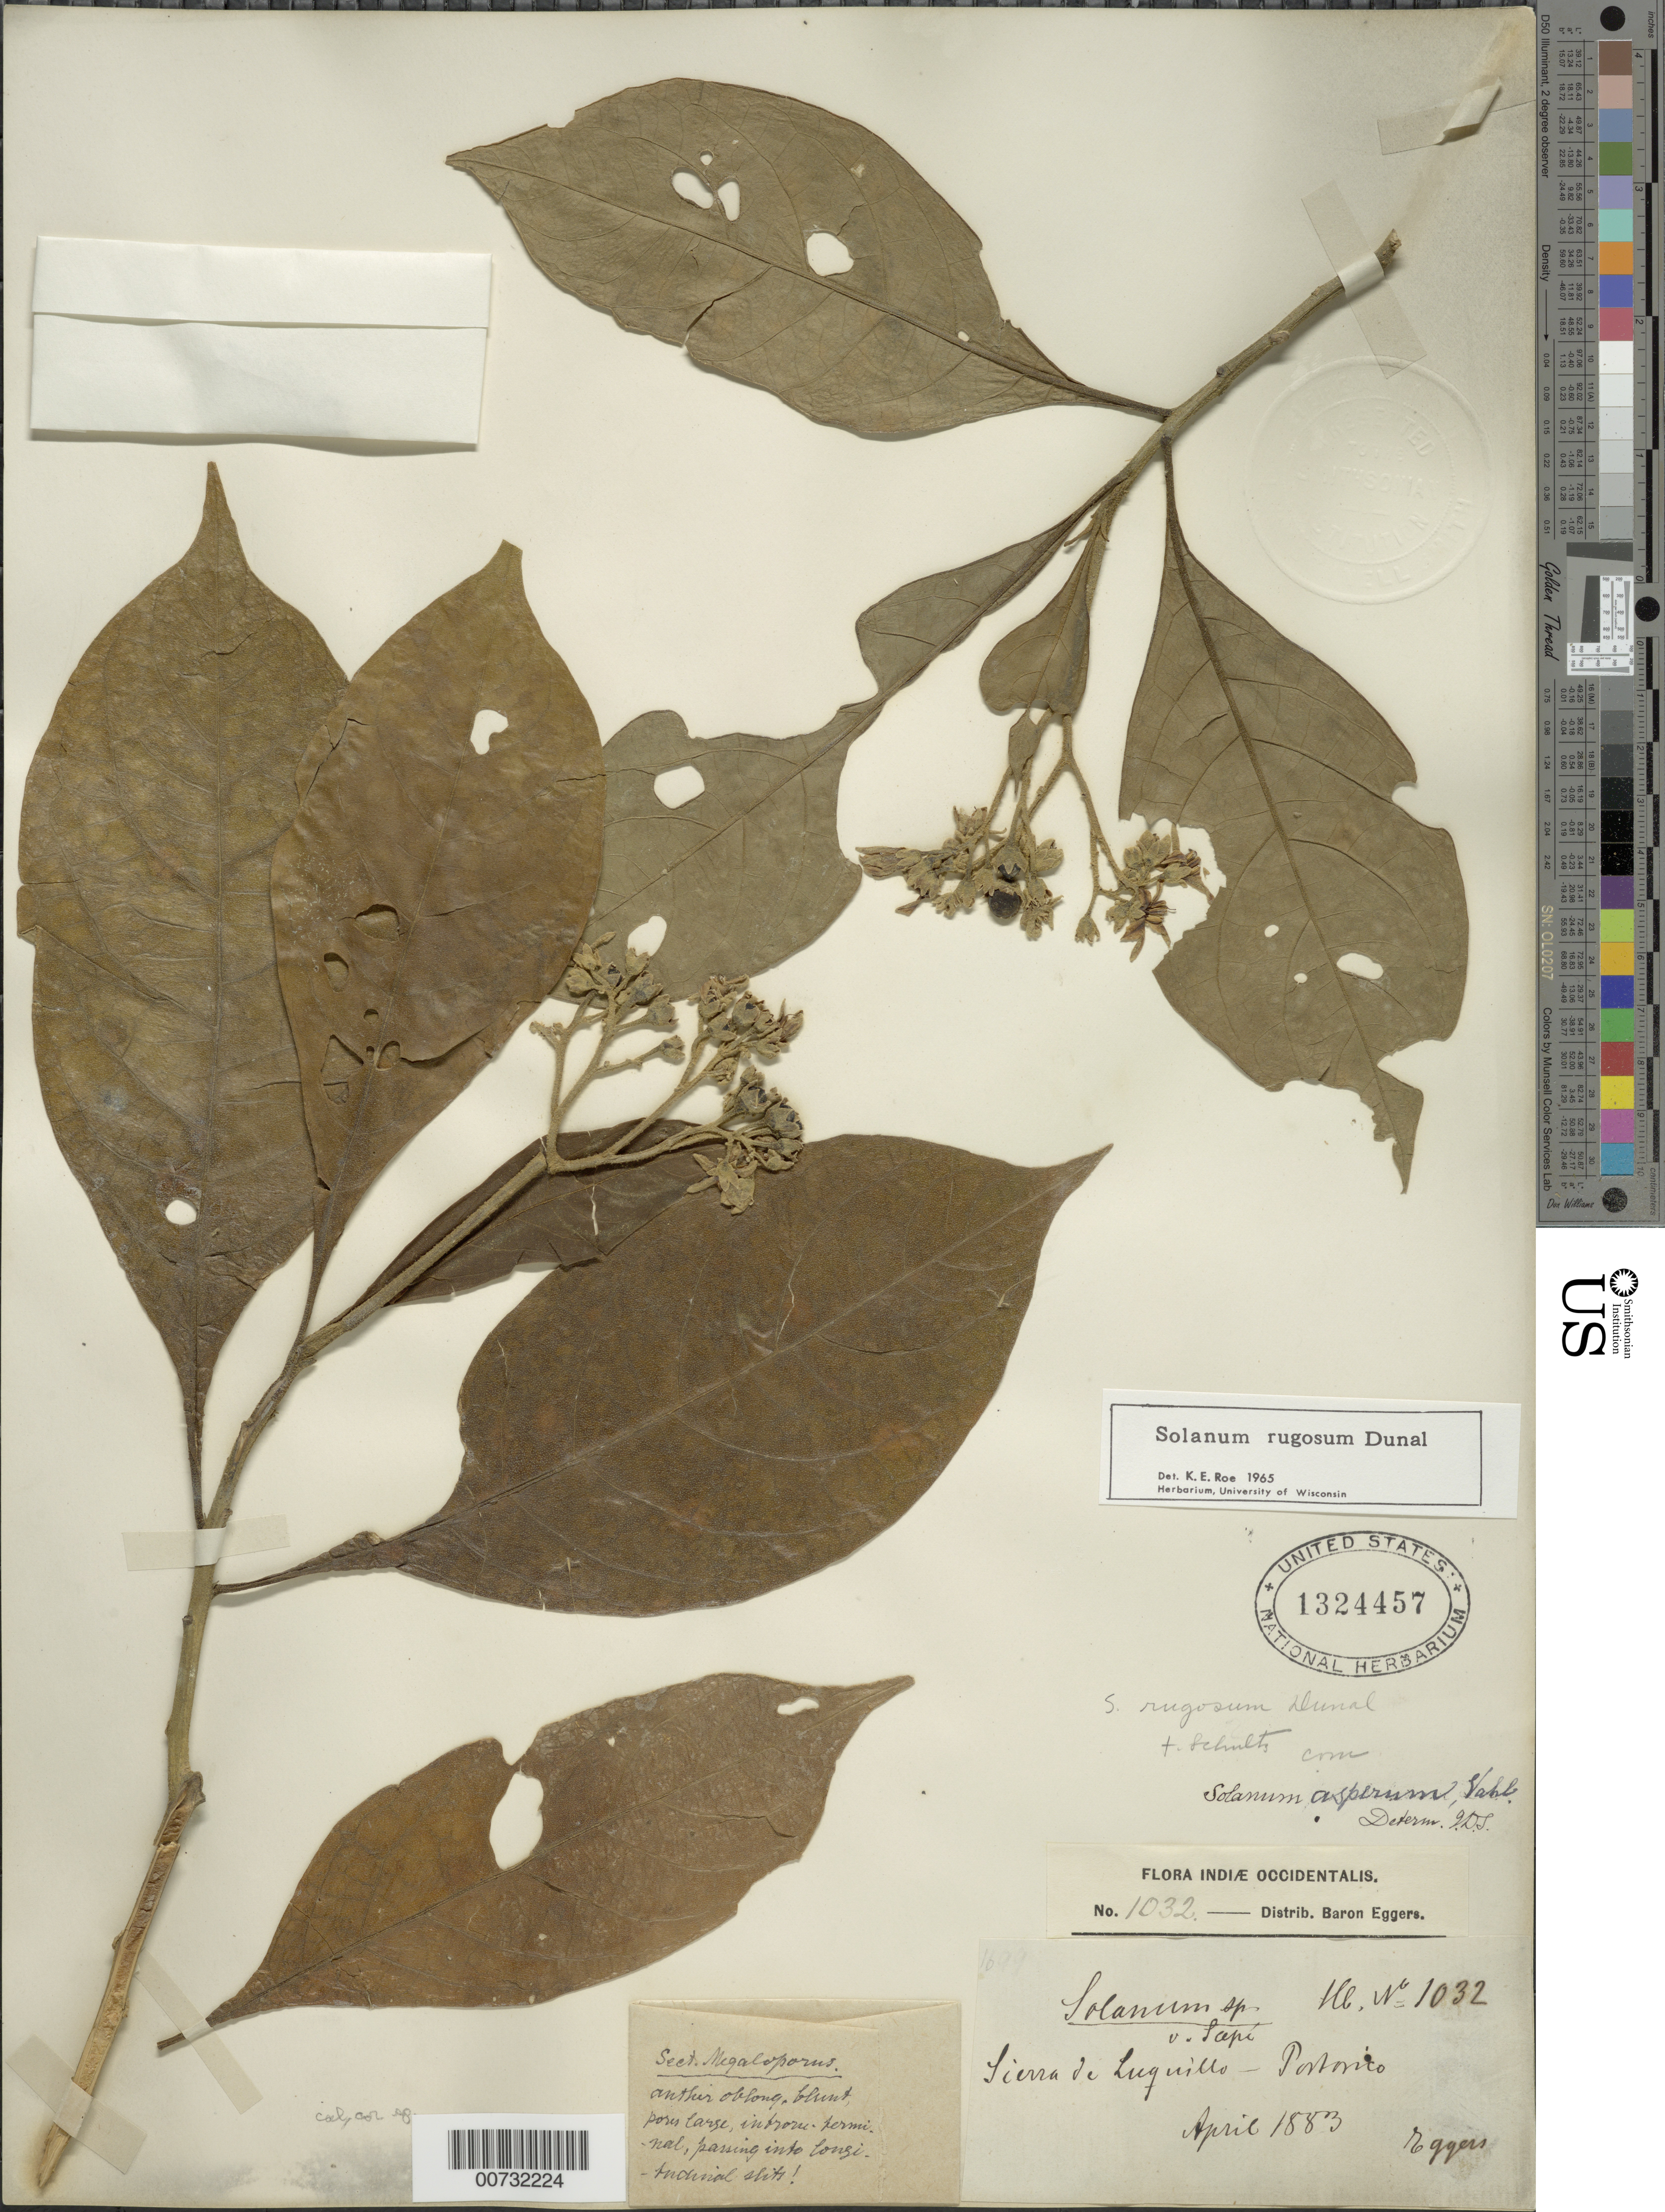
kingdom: Plantae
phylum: Tracheophyta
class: Magnoliopsida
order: Solanales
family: Solanaceae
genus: Solanum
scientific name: Solanum rugosum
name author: Dunal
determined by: Roe, K. E.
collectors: H. F. A. von Eggers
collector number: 1032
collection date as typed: Apr 1883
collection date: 1883-04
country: Puerto Rico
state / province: Luquillo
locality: Sierra de Luquillo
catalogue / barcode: US 1324457